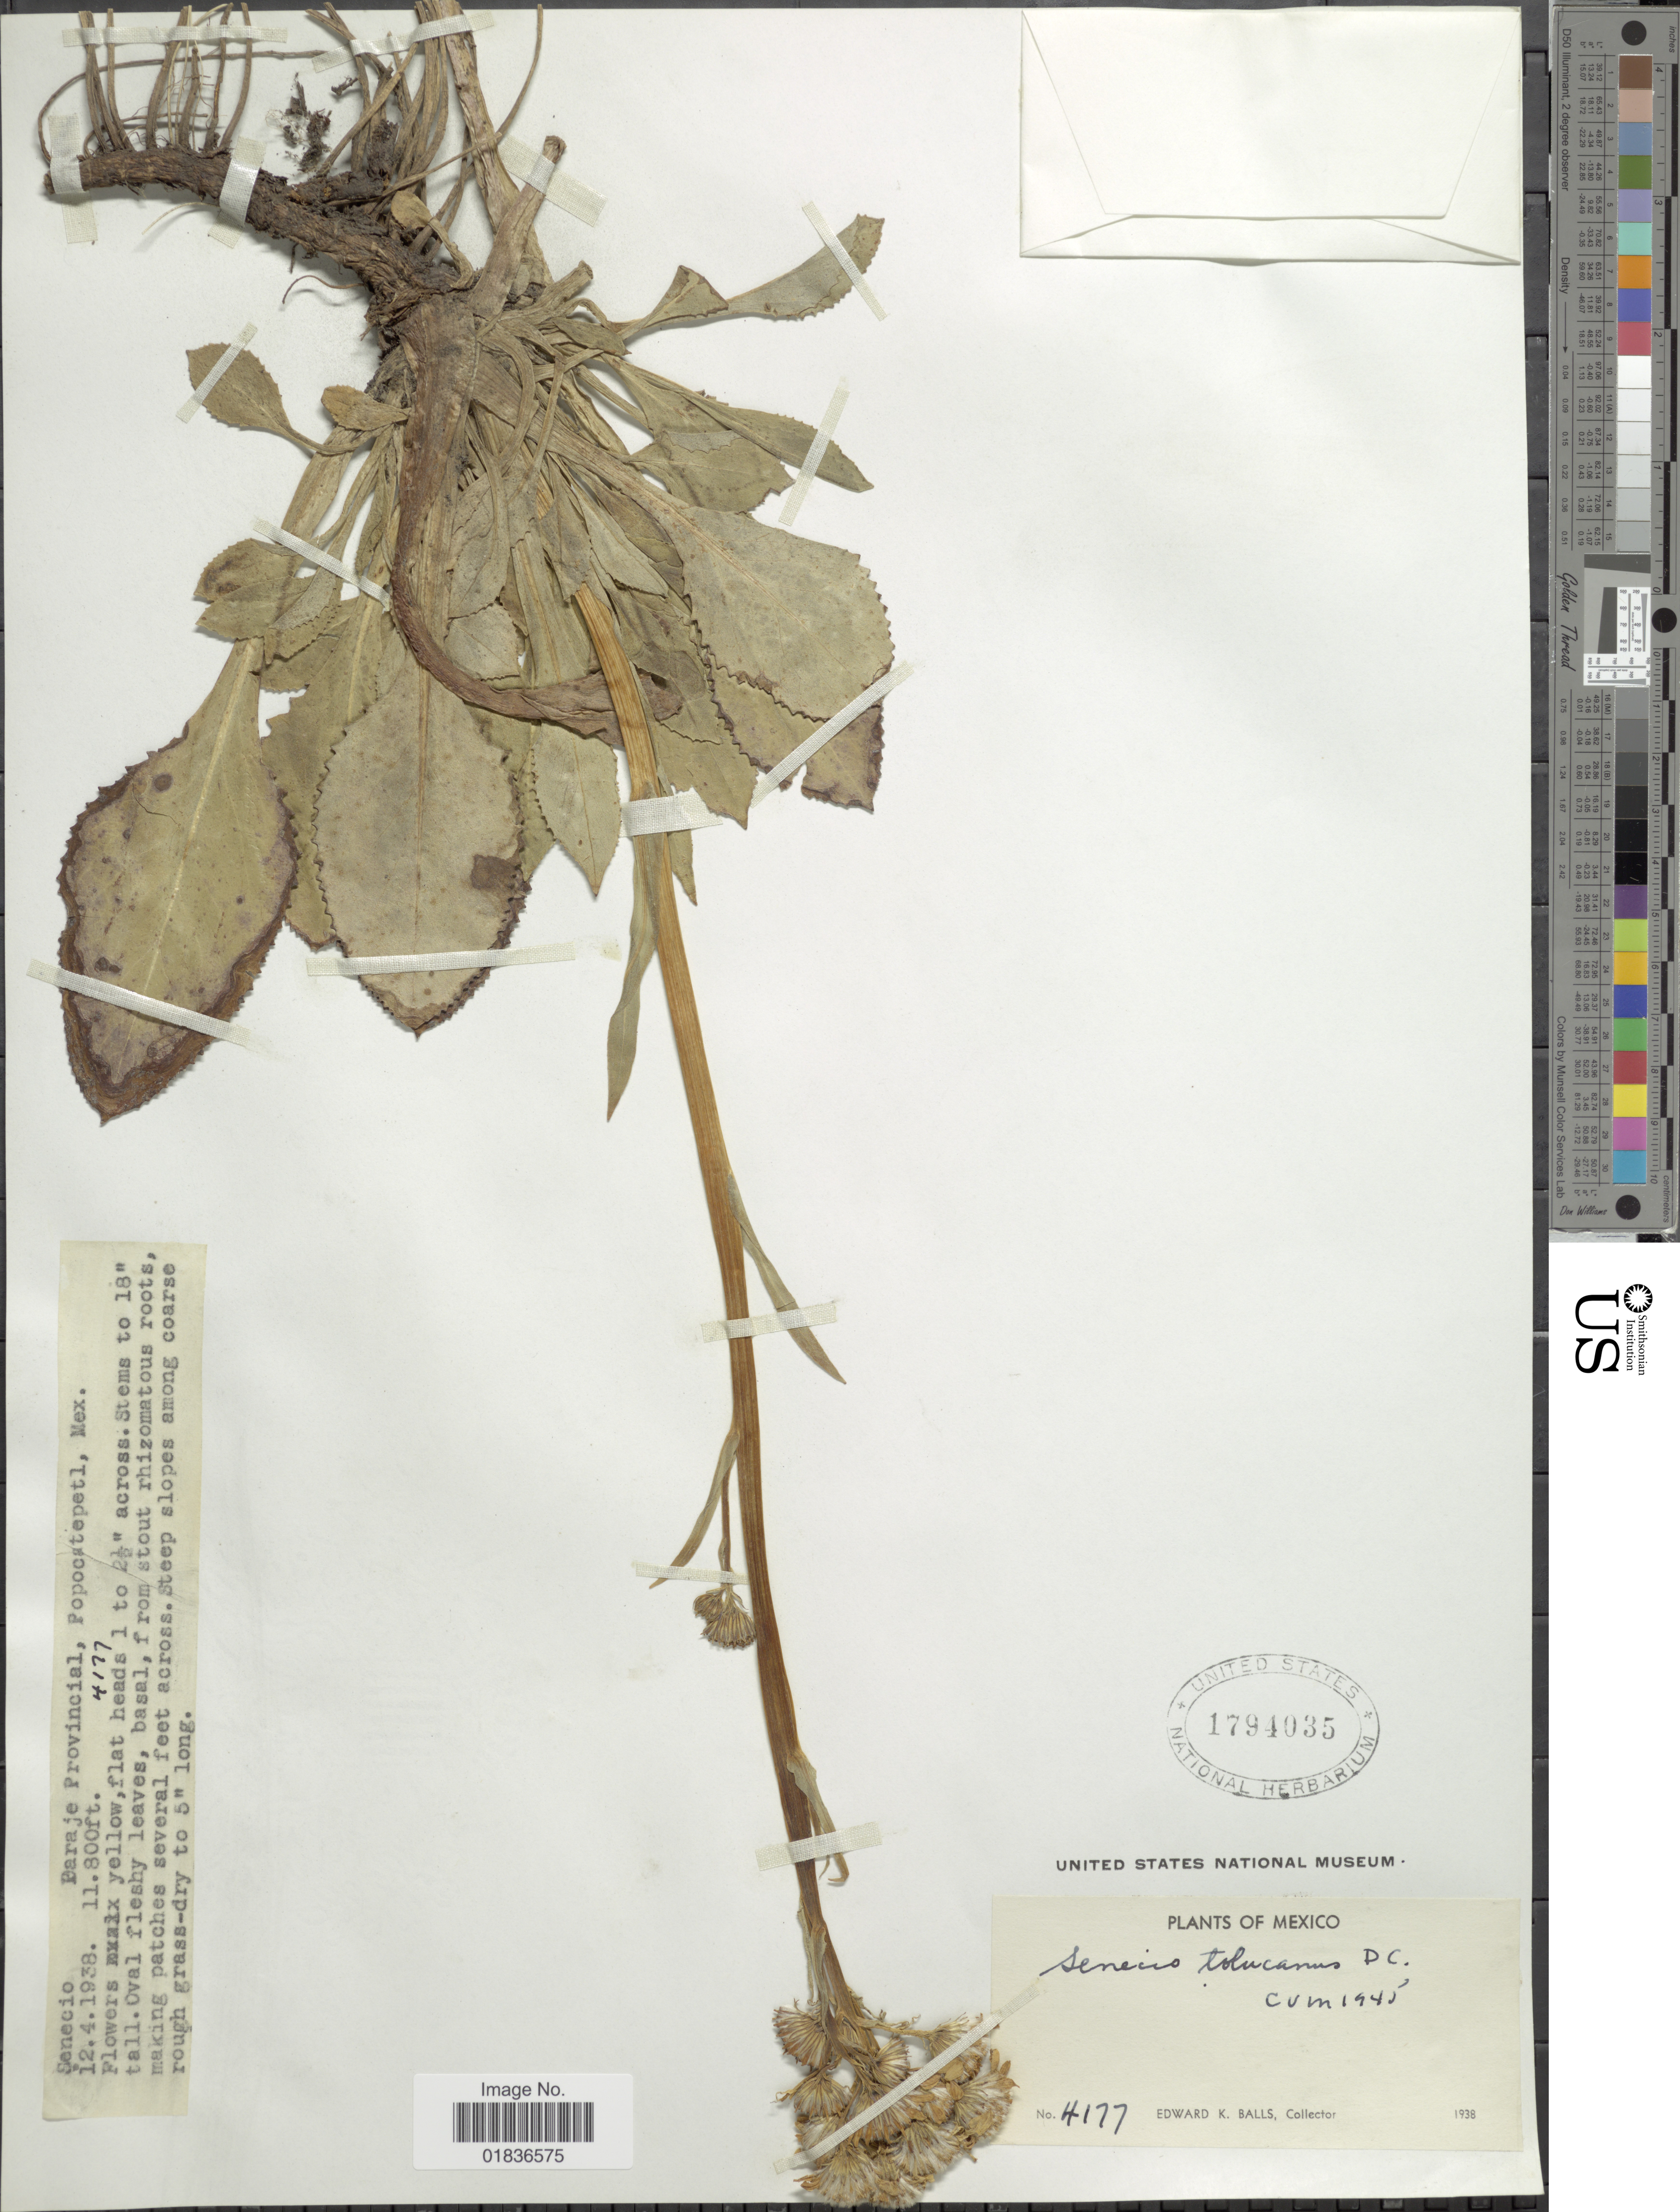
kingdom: Plantae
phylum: Tracheophyta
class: Magnoliopsida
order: Asterales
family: Asteraceae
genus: Senecio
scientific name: Senecio toluccanus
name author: DC.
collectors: E. K. Balls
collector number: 4177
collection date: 1938-04-12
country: Mexico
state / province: México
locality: Paraje [interpreted] Provincia, Popocatepetl.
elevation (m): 3597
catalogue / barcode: US 1794035